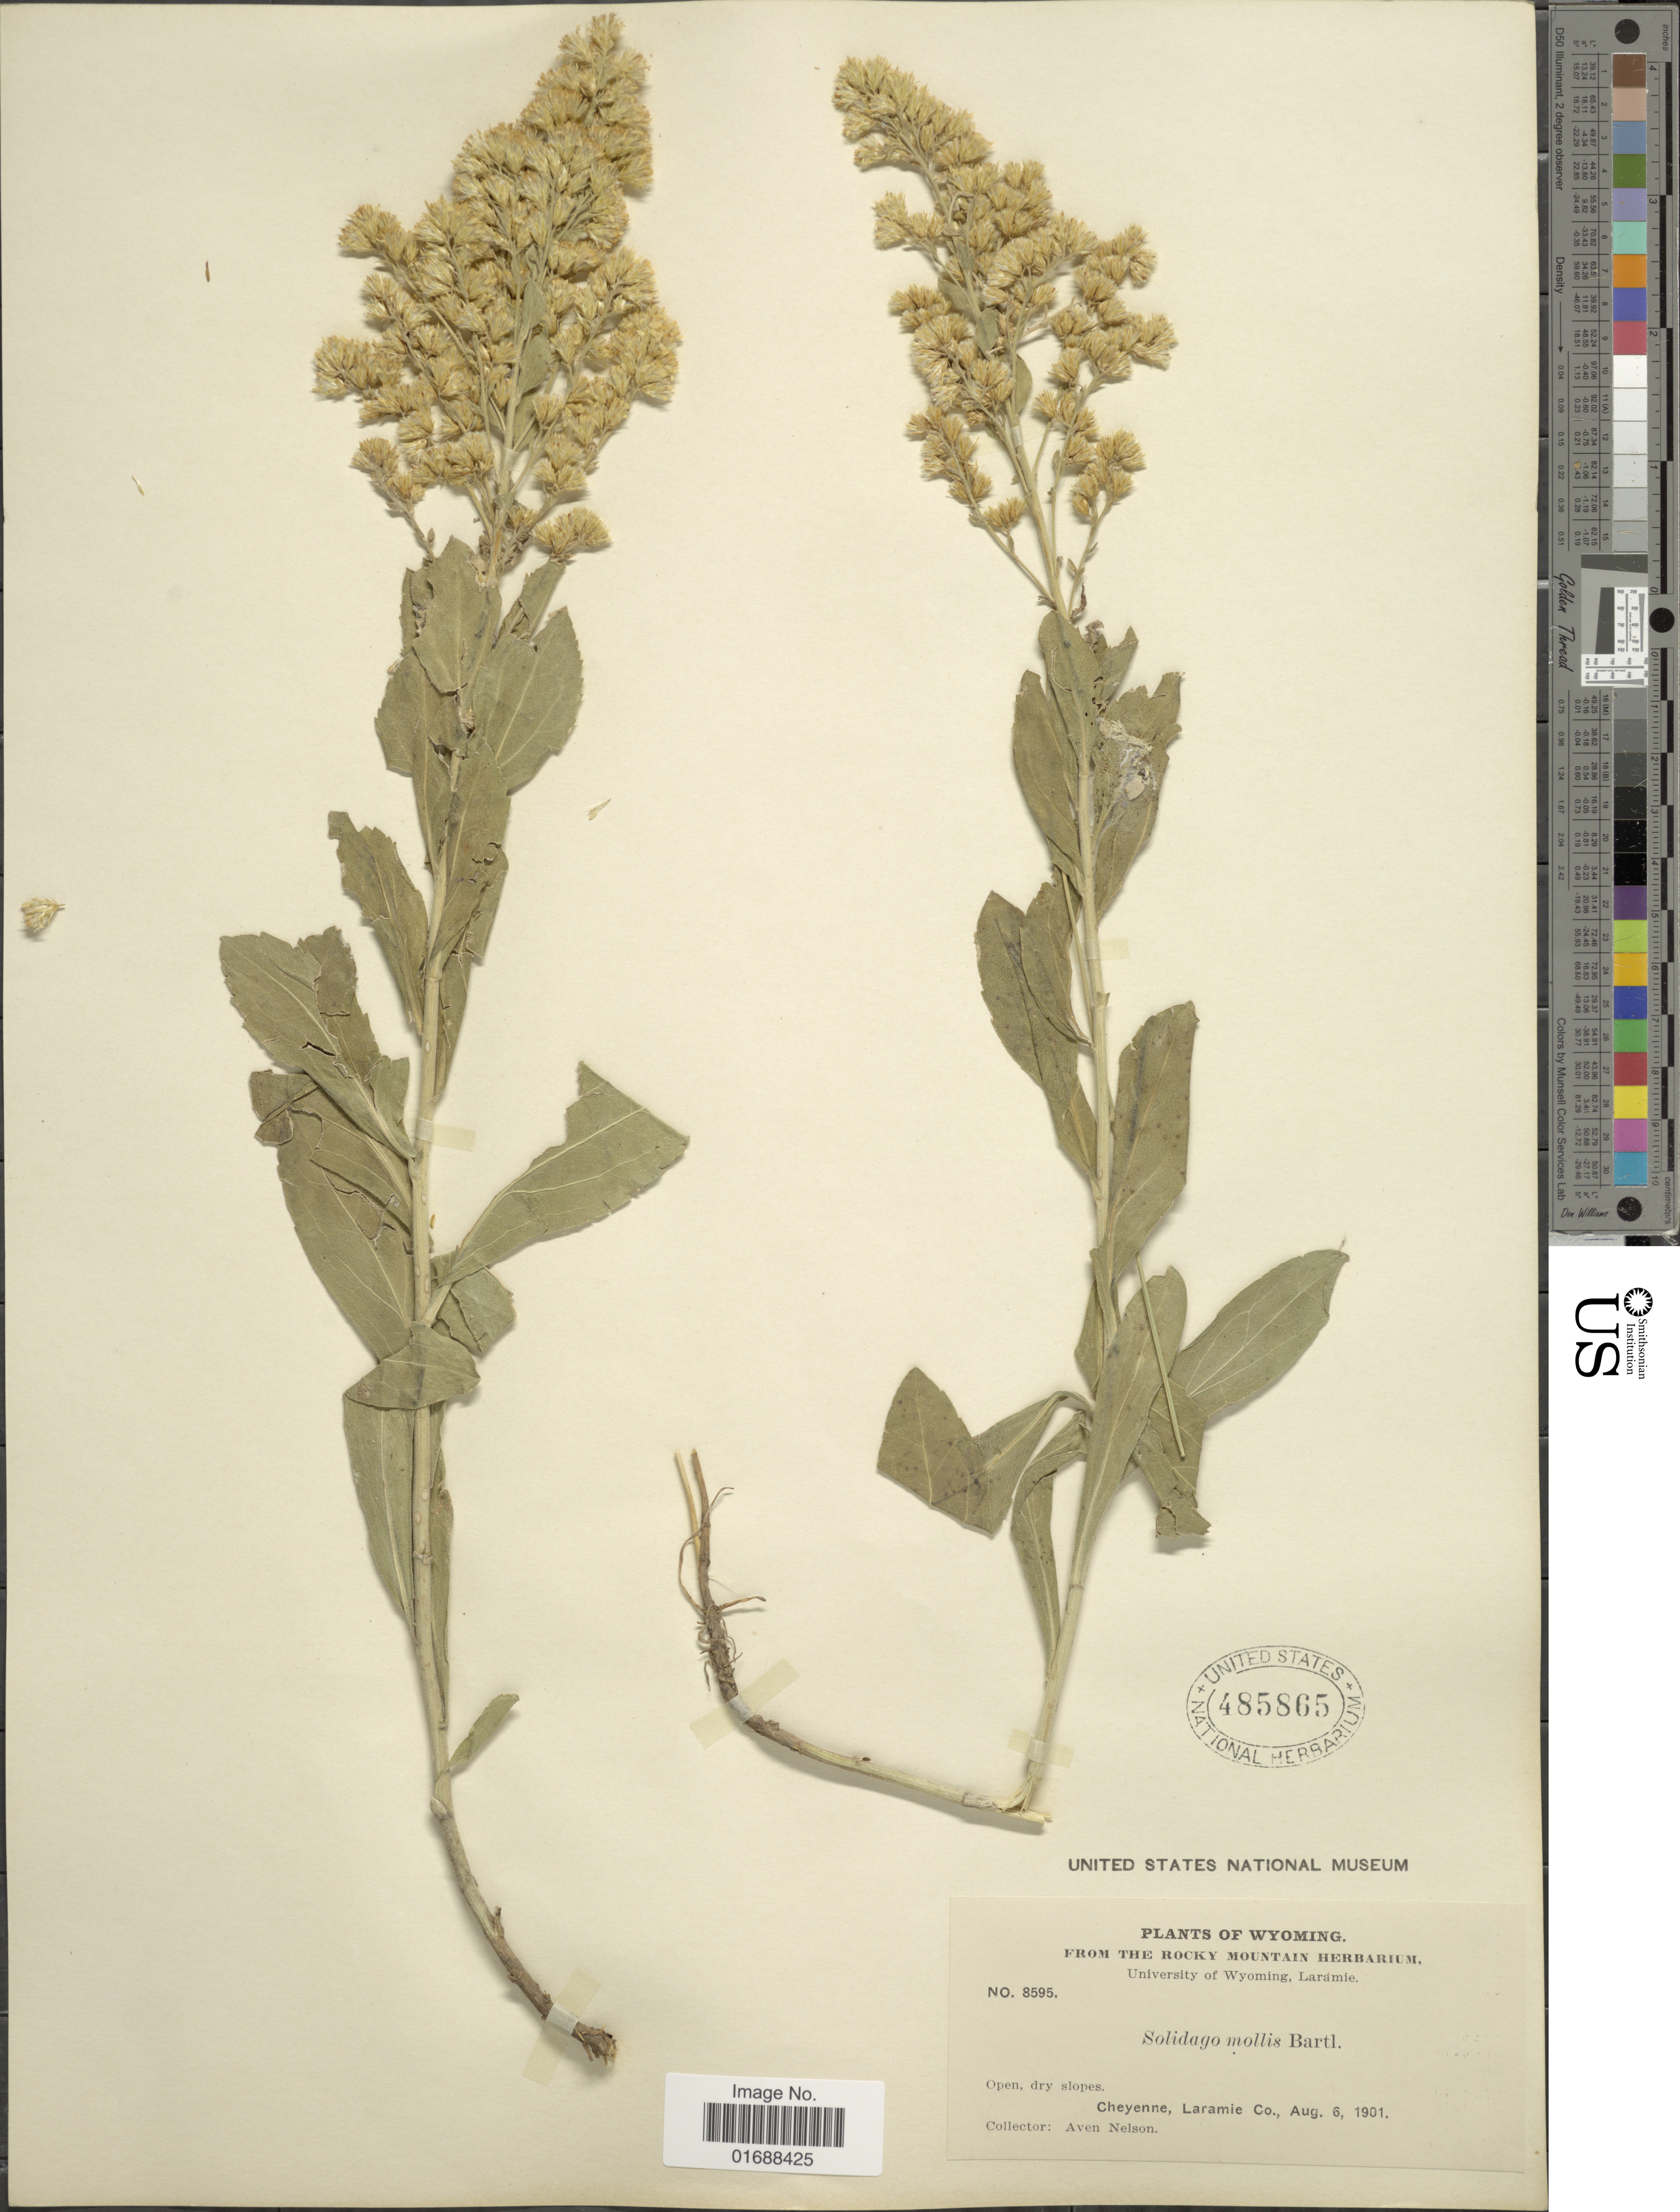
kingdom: Plantae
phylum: Tracheophyta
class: Magnoliopsida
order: Asterales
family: Asteraceae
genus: Solidago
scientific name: Solidago mollis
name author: Bartl.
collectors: A. Nelson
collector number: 8595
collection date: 1901-08-06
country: United States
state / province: Wyoming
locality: Cheyenne, Laramie Co.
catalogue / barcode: US 485865